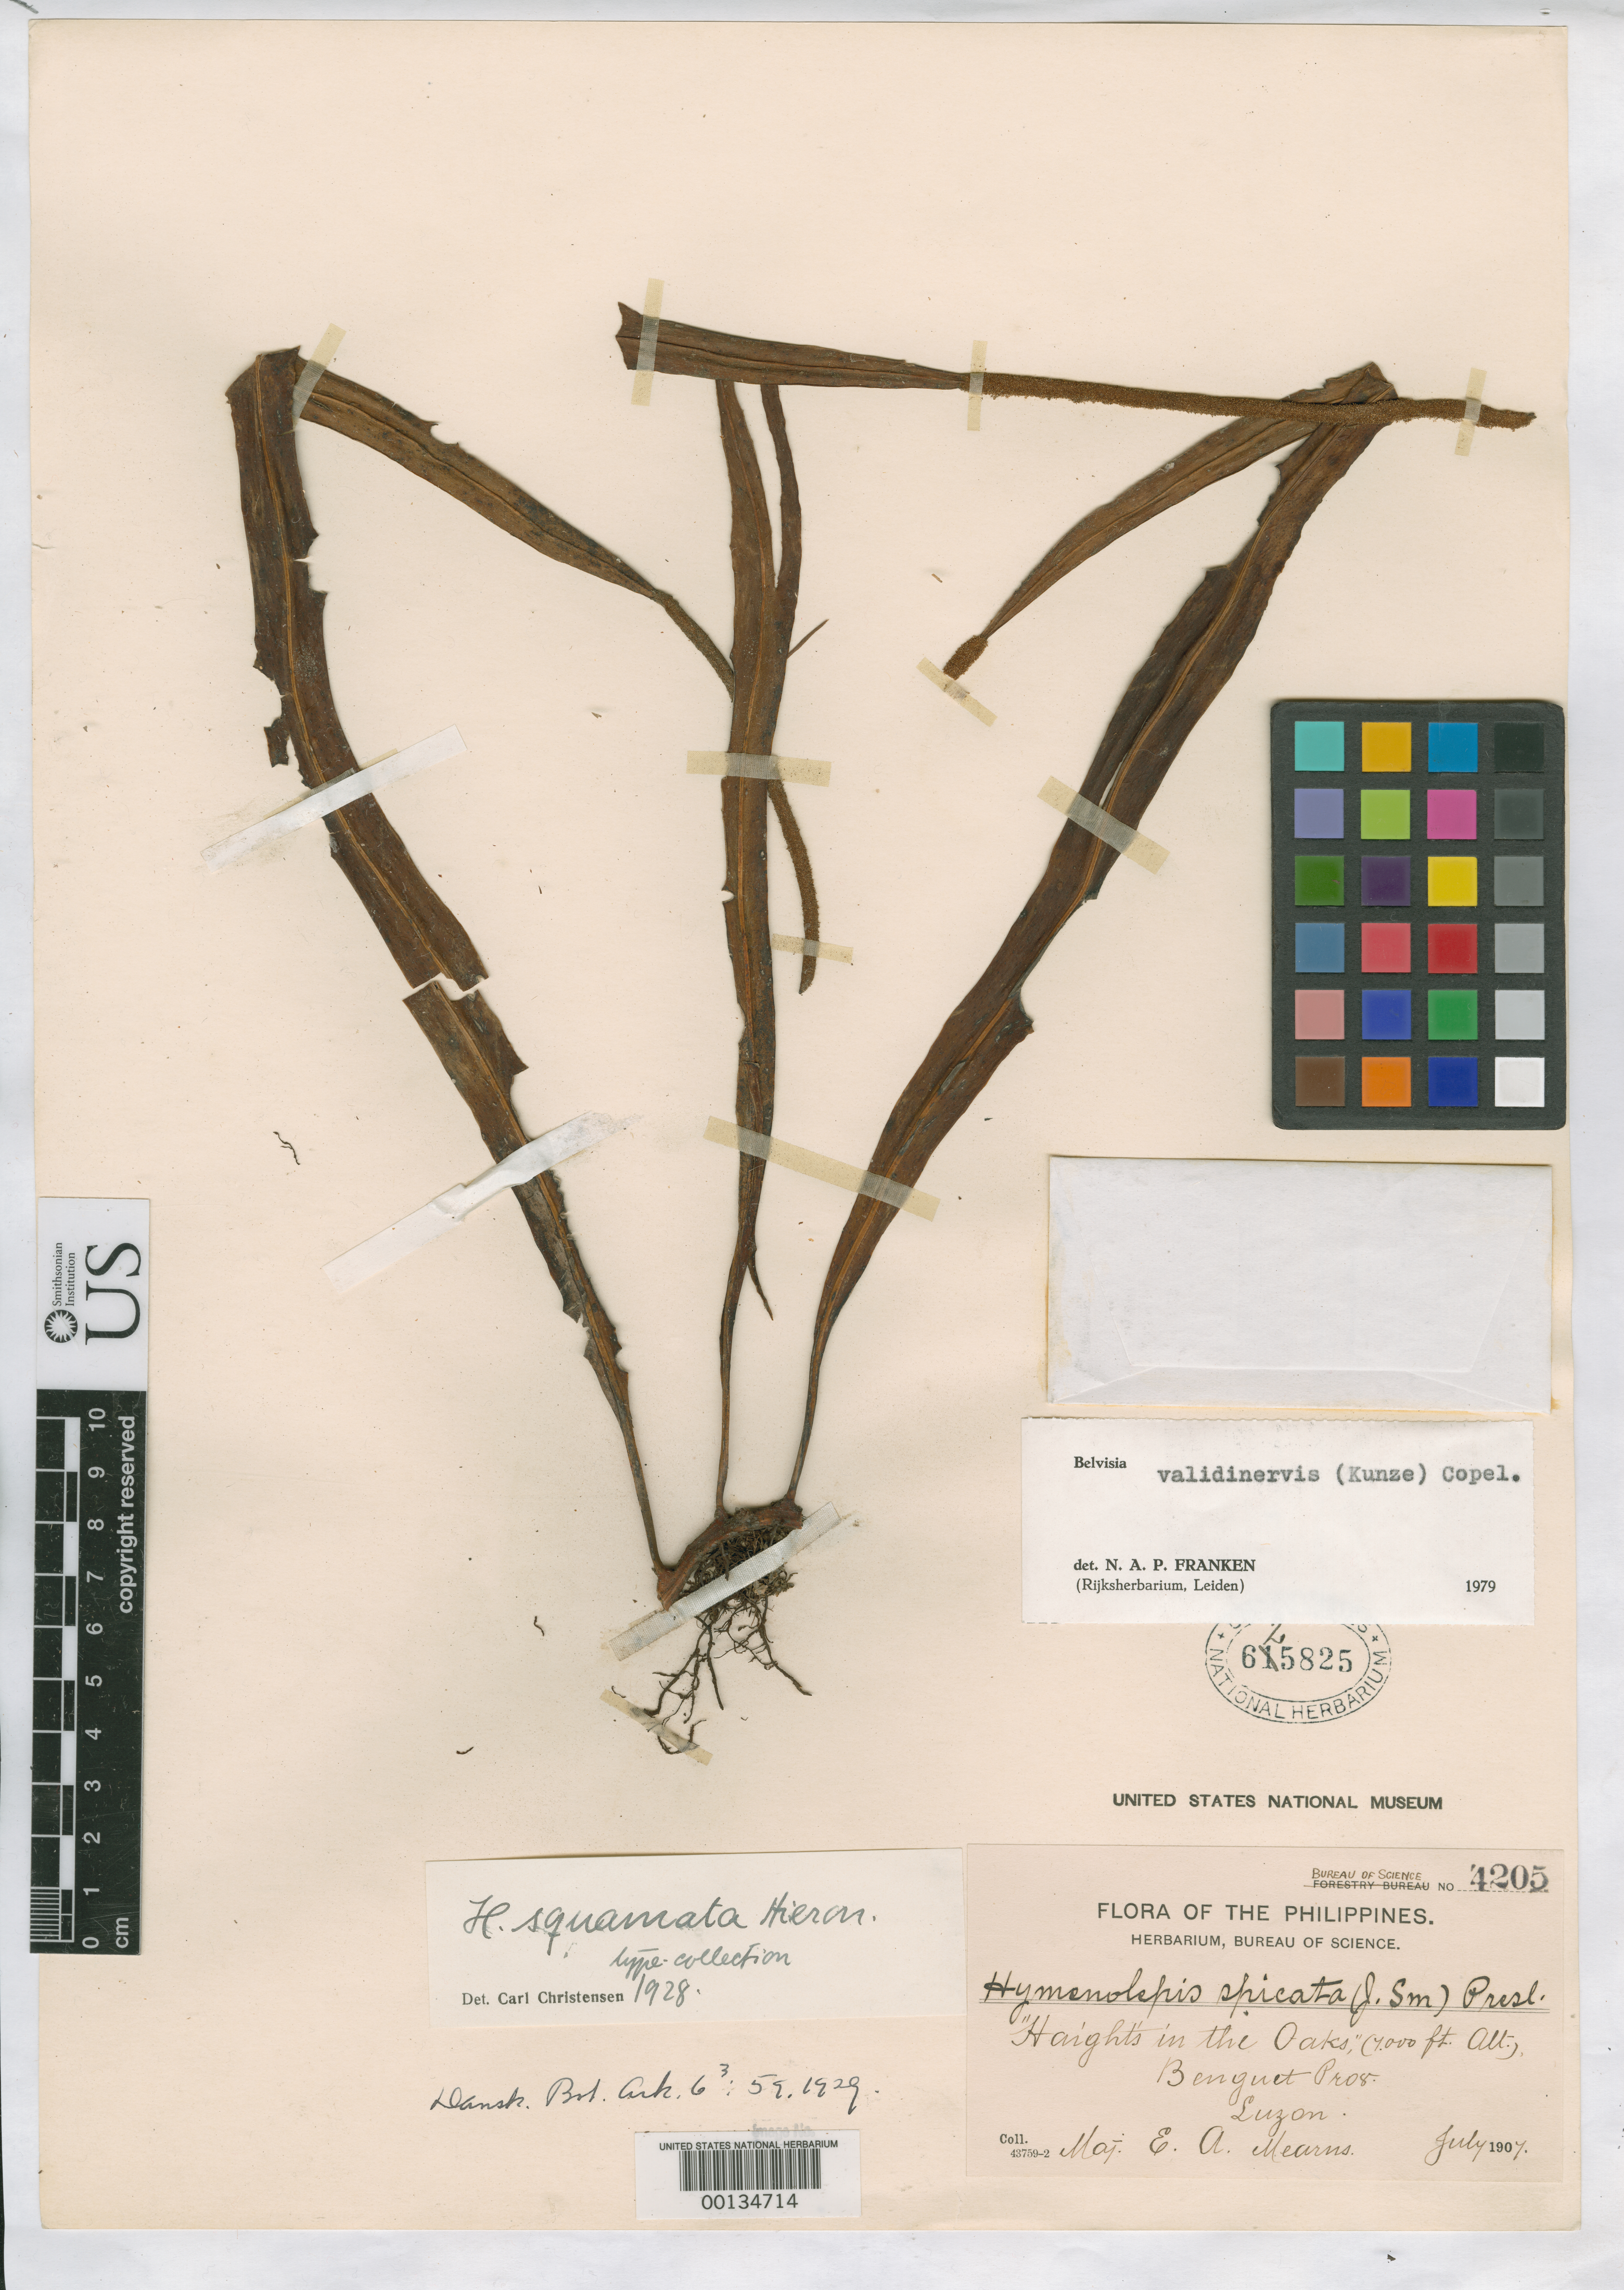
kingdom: Plantae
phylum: Tracheophyta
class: Polypodiopsida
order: Polypodiales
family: Polypodiaceae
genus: Hymenolepis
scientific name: Hymenolepis squamata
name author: Hieron.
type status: Type Collection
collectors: E. A. Mearns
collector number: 4205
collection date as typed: Jul 1907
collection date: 1907-07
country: Philippines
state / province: Cordillera (Administrative Region)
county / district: Benguet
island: Luzon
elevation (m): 2134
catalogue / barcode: US 625825